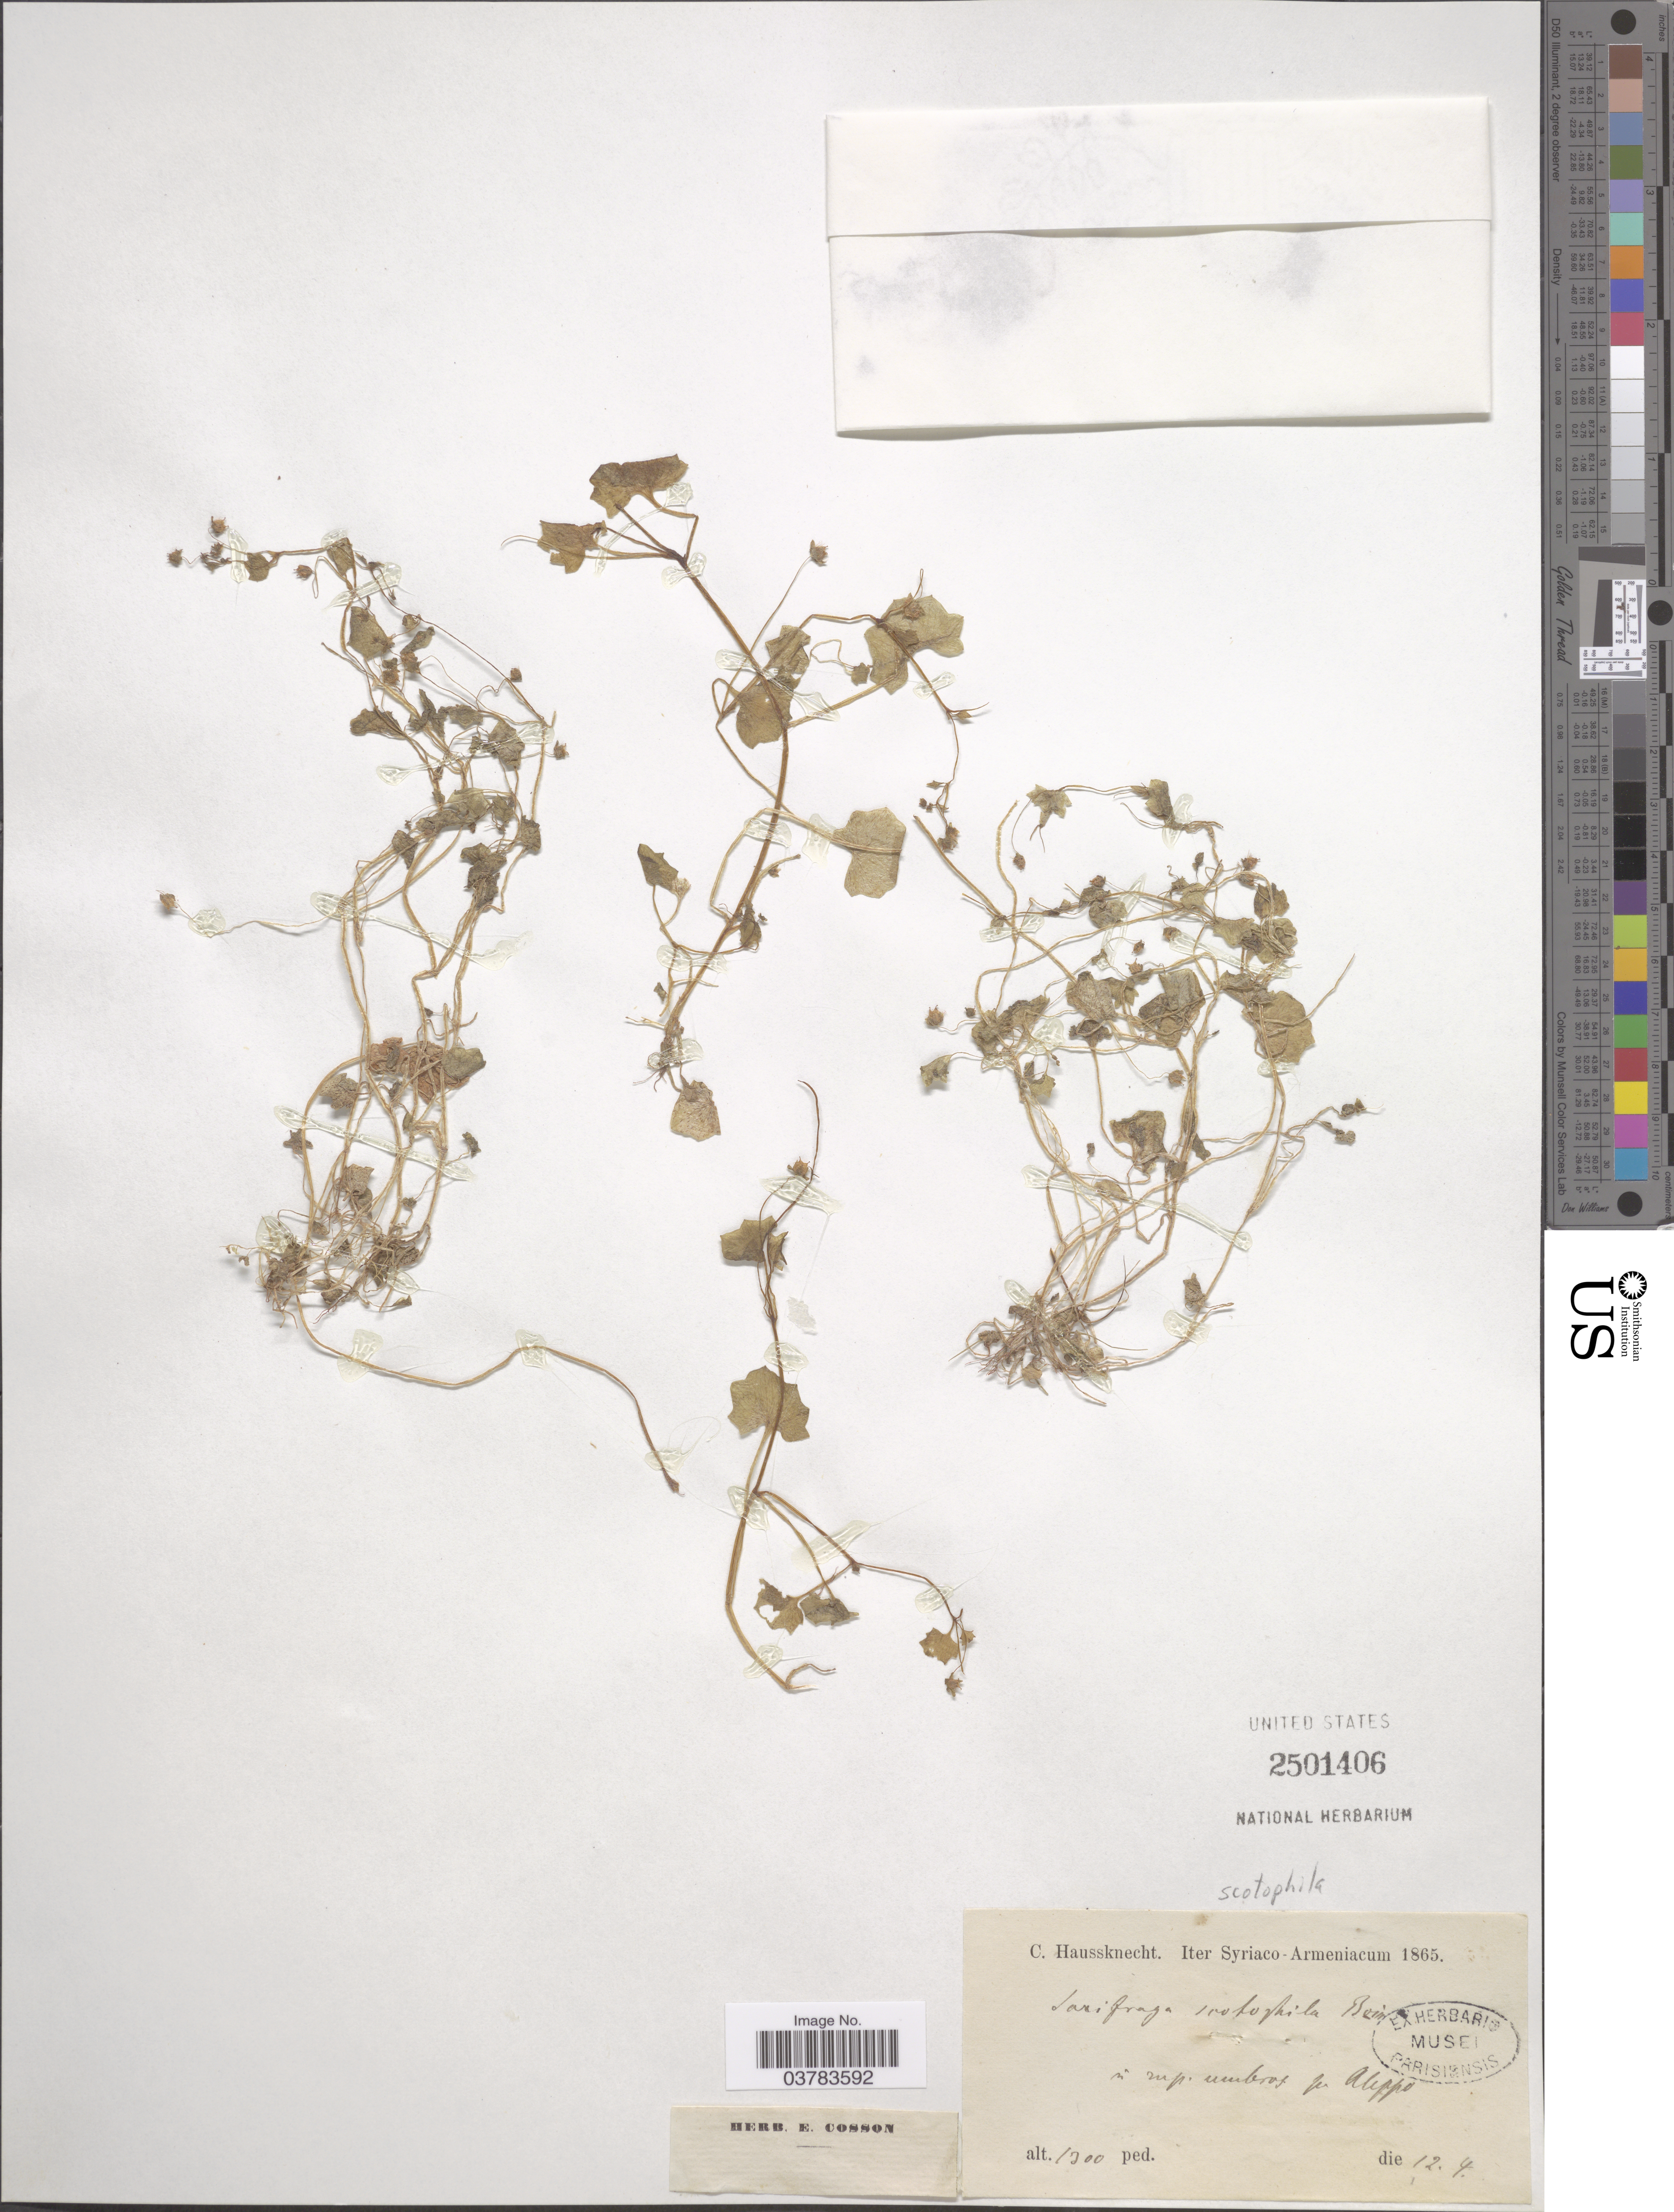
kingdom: Plantae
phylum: Tracheophyta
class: Magnoliopsida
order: Saxifragales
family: Saxifragaceae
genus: Saxifraga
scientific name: Saxifraga scotophila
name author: Boiss.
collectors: C. Haussknecht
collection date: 1865-04-12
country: Syria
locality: Iter Syriaco-Armeniacum 1865. In rup. umbros pr. Aleppo.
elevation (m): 396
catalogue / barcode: US 2501406